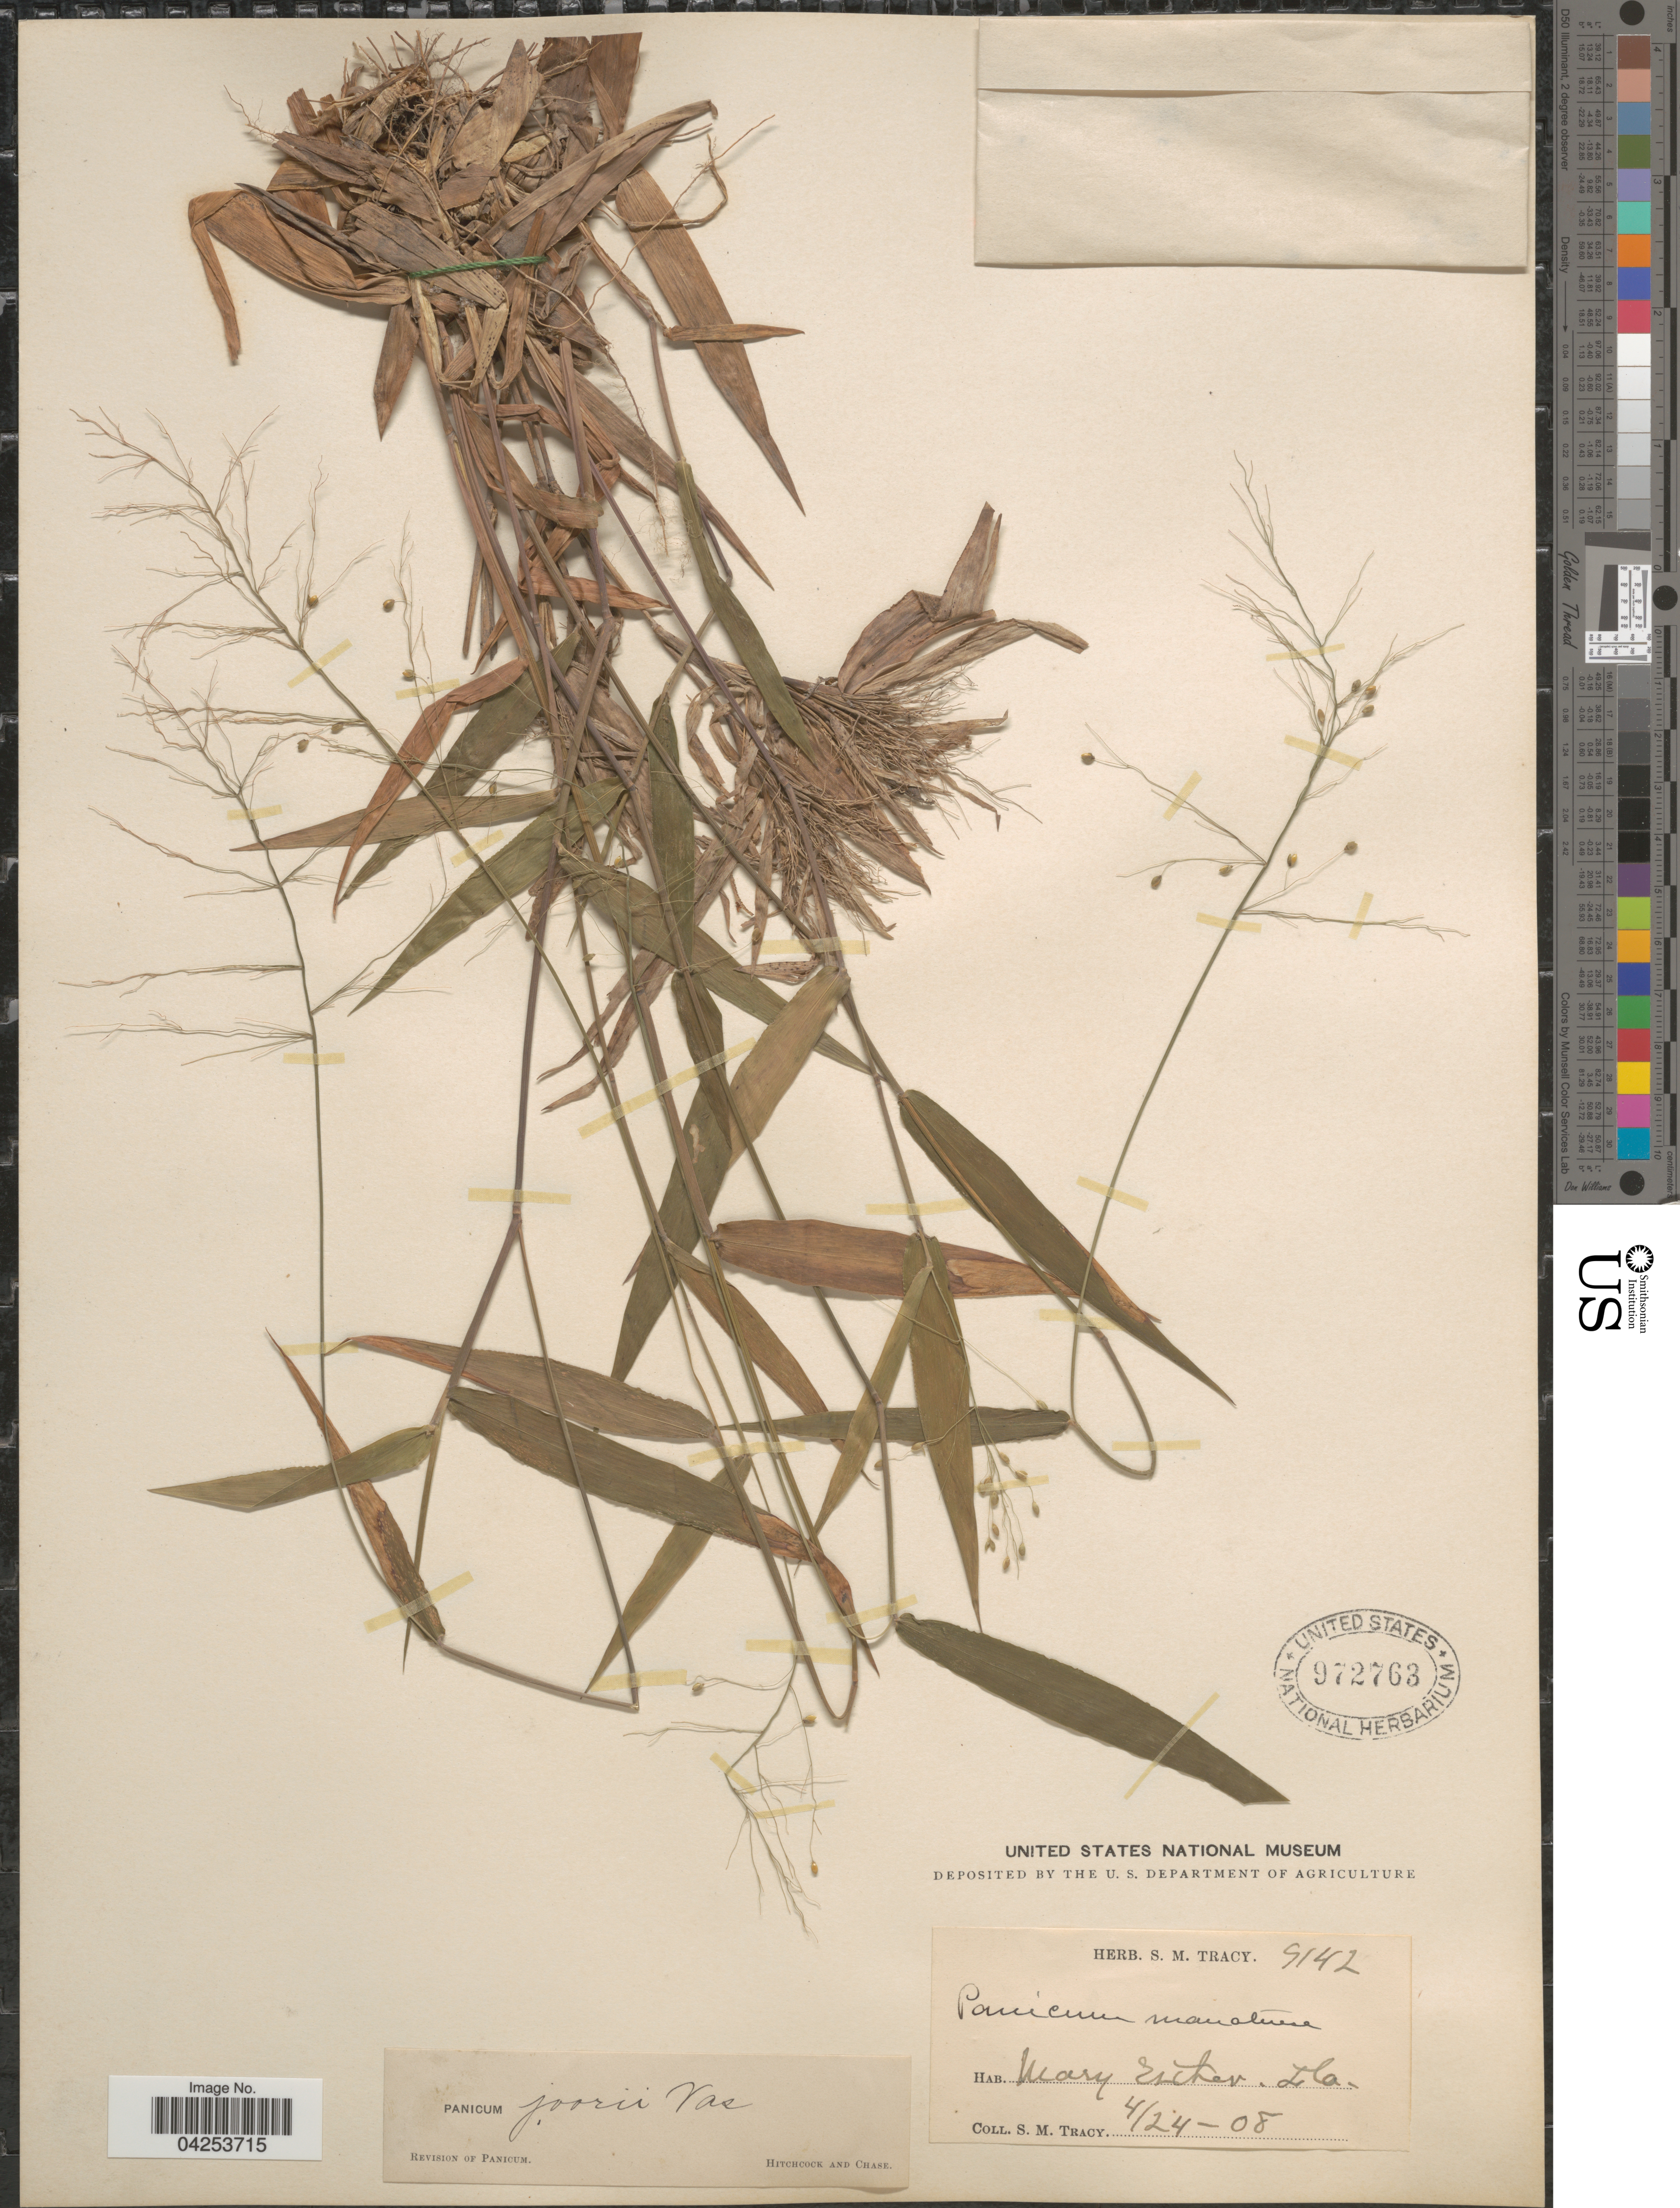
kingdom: Plantae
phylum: Tracheophyta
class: Liliopsida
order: Poales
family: Poaceae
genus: Dichanthelium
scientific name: Dichanthelium commutatum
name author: (Schult.) Gould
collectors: S. M. Tracy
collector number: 9142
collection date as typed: Transcribed d/m/y: 24/4/8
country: United States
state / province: Florida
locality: Mary Esther.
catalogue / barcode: US 972763